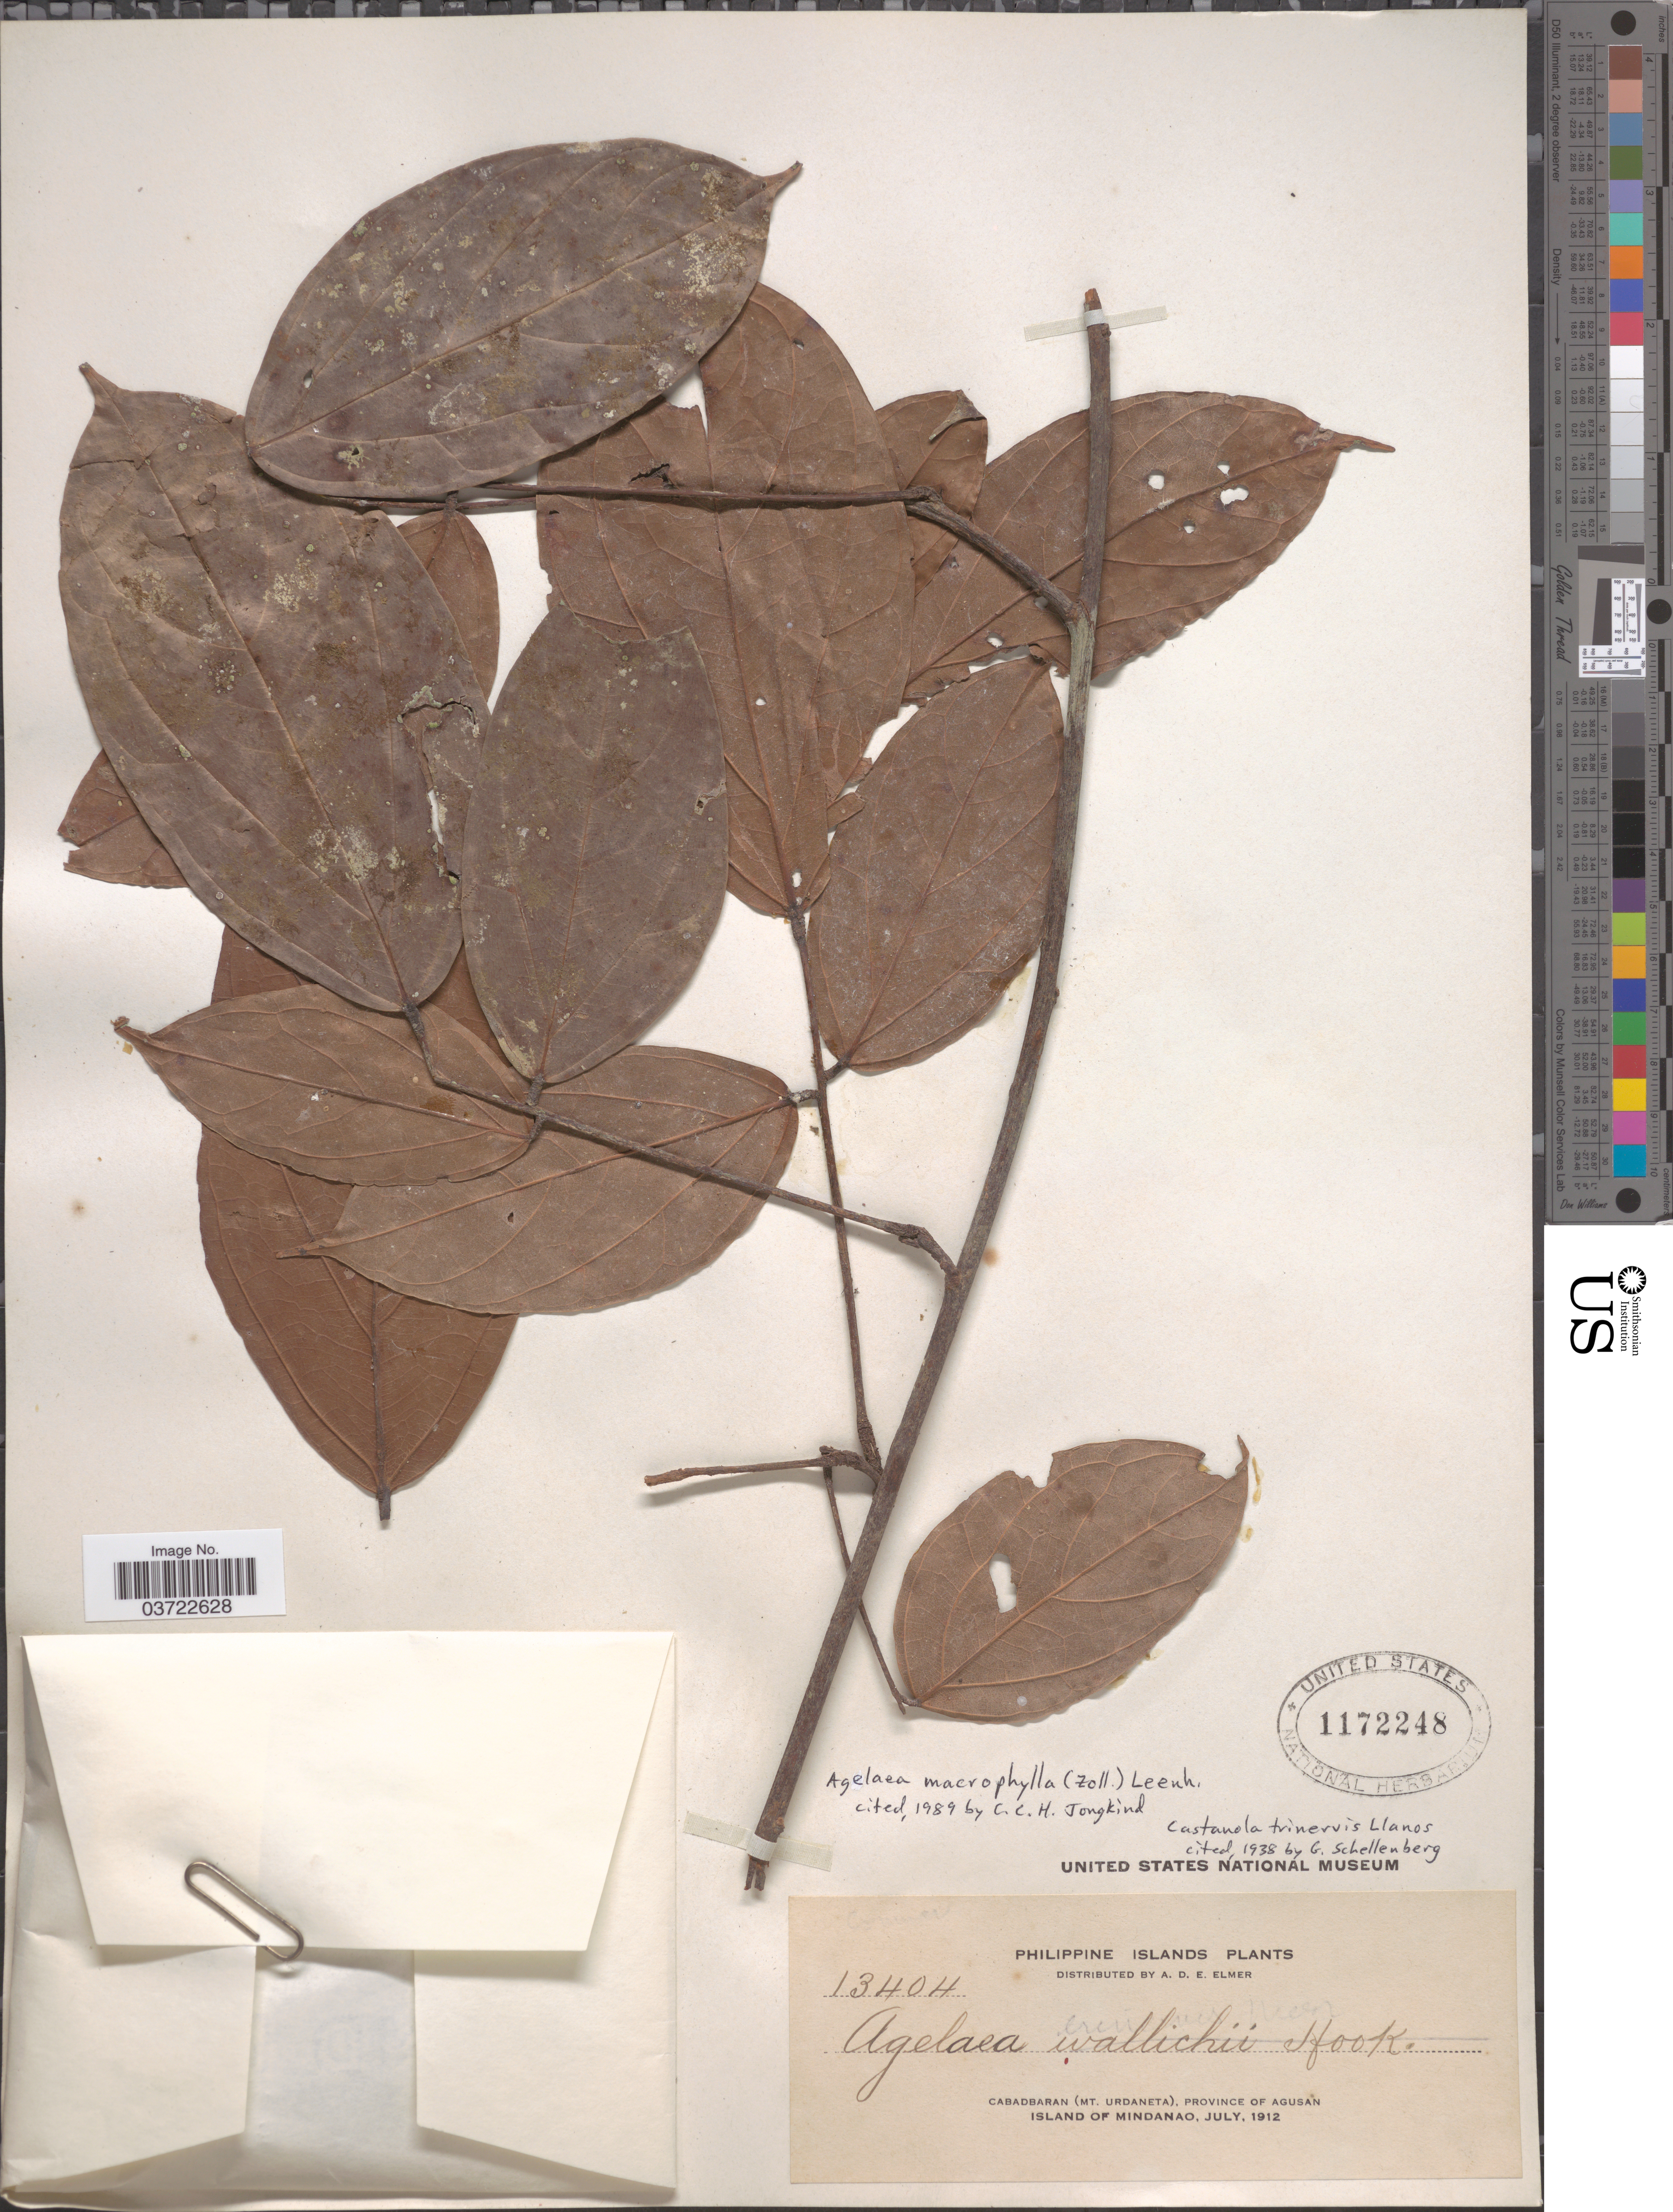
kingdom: Plantae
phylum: Tracheophyta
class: Magnoliopsida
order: Oxalidales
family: Connaraceae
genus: Agelaea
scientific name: Agelaea trinervis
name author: (Llanos) Merr.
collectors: A. D. E. Elmer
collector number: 13404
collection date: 1912-07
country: Philippines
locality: Philippine Islands. Cabadbaran (Mt. Urdaneta), Province of Agusan, Island of Mindanao.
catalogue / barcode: US 1172248